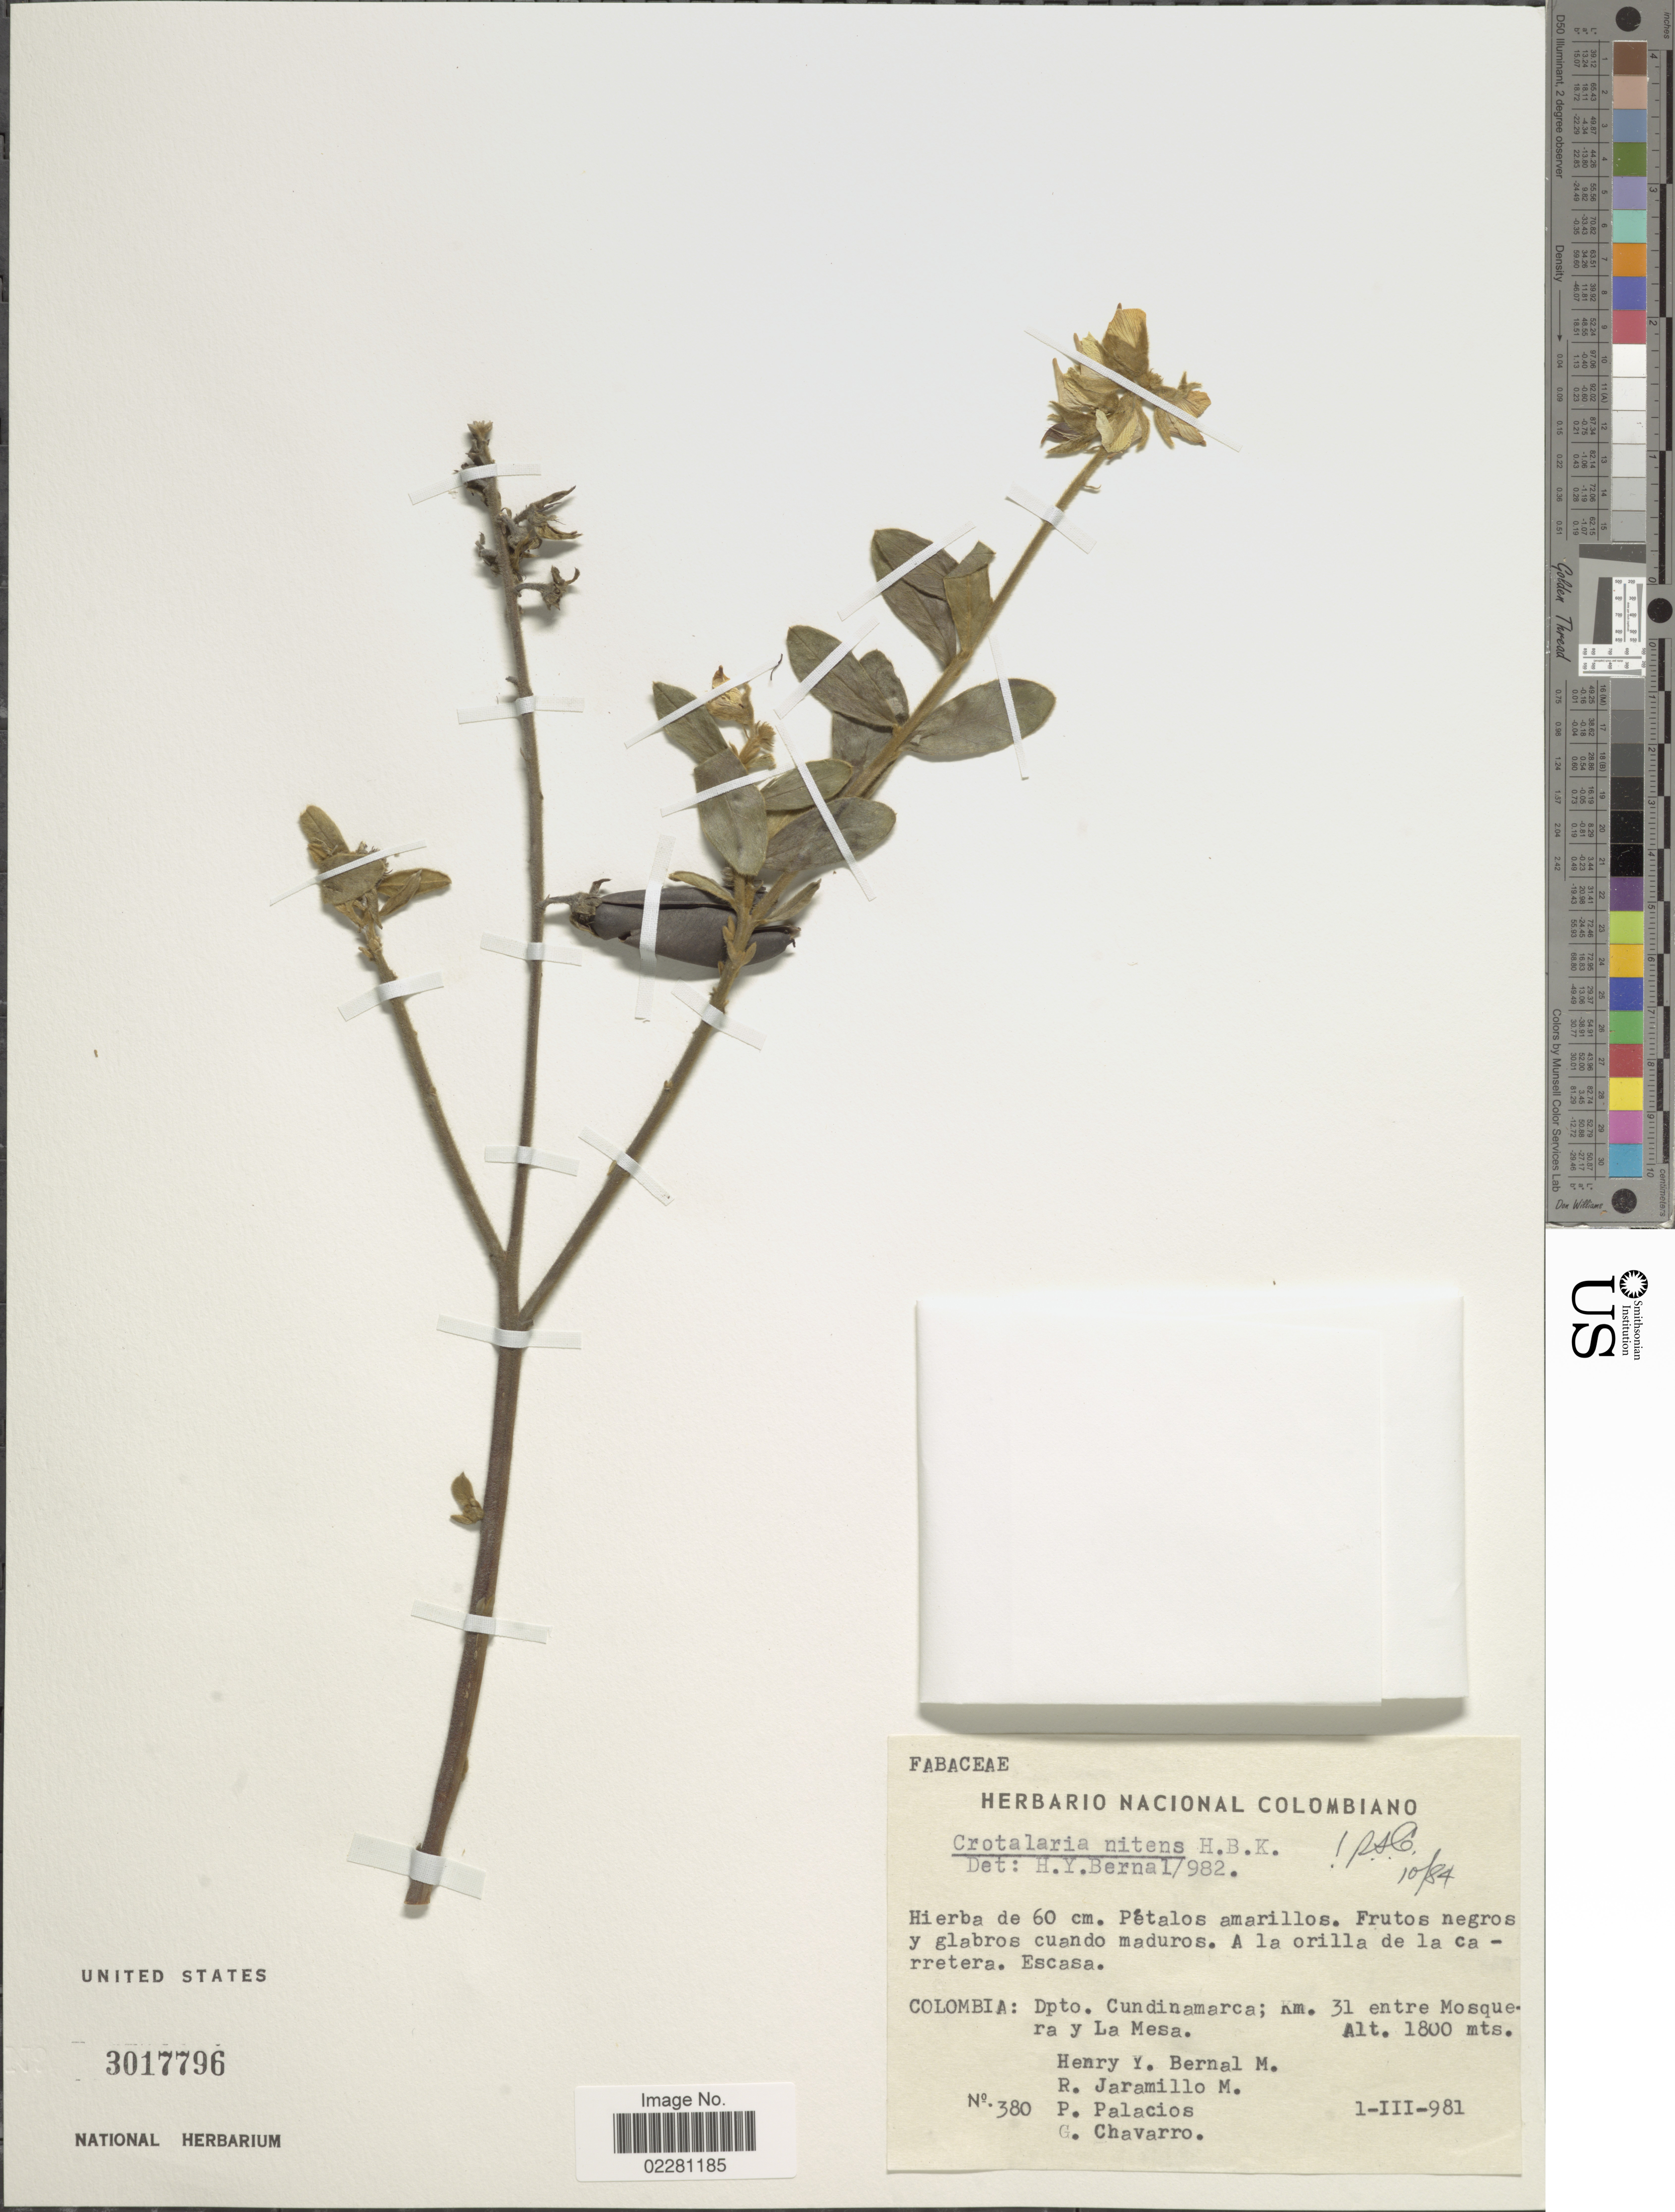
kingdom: Plantae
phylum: Tracheophyta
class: Magnoliopsida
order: Fabales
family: Fabaceae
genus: Crotalaria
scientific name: Crotalaria nitens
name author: Kunth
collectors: H. Y. Bernal, R. Jaramillo M., P. Palacios & G. Chavarro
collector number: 380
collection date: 1981-03-01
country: Colombia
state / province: Cundinamarca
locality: Km 31 entre Mosquera y La Mesa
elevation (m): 1800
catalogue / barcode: US 3017796